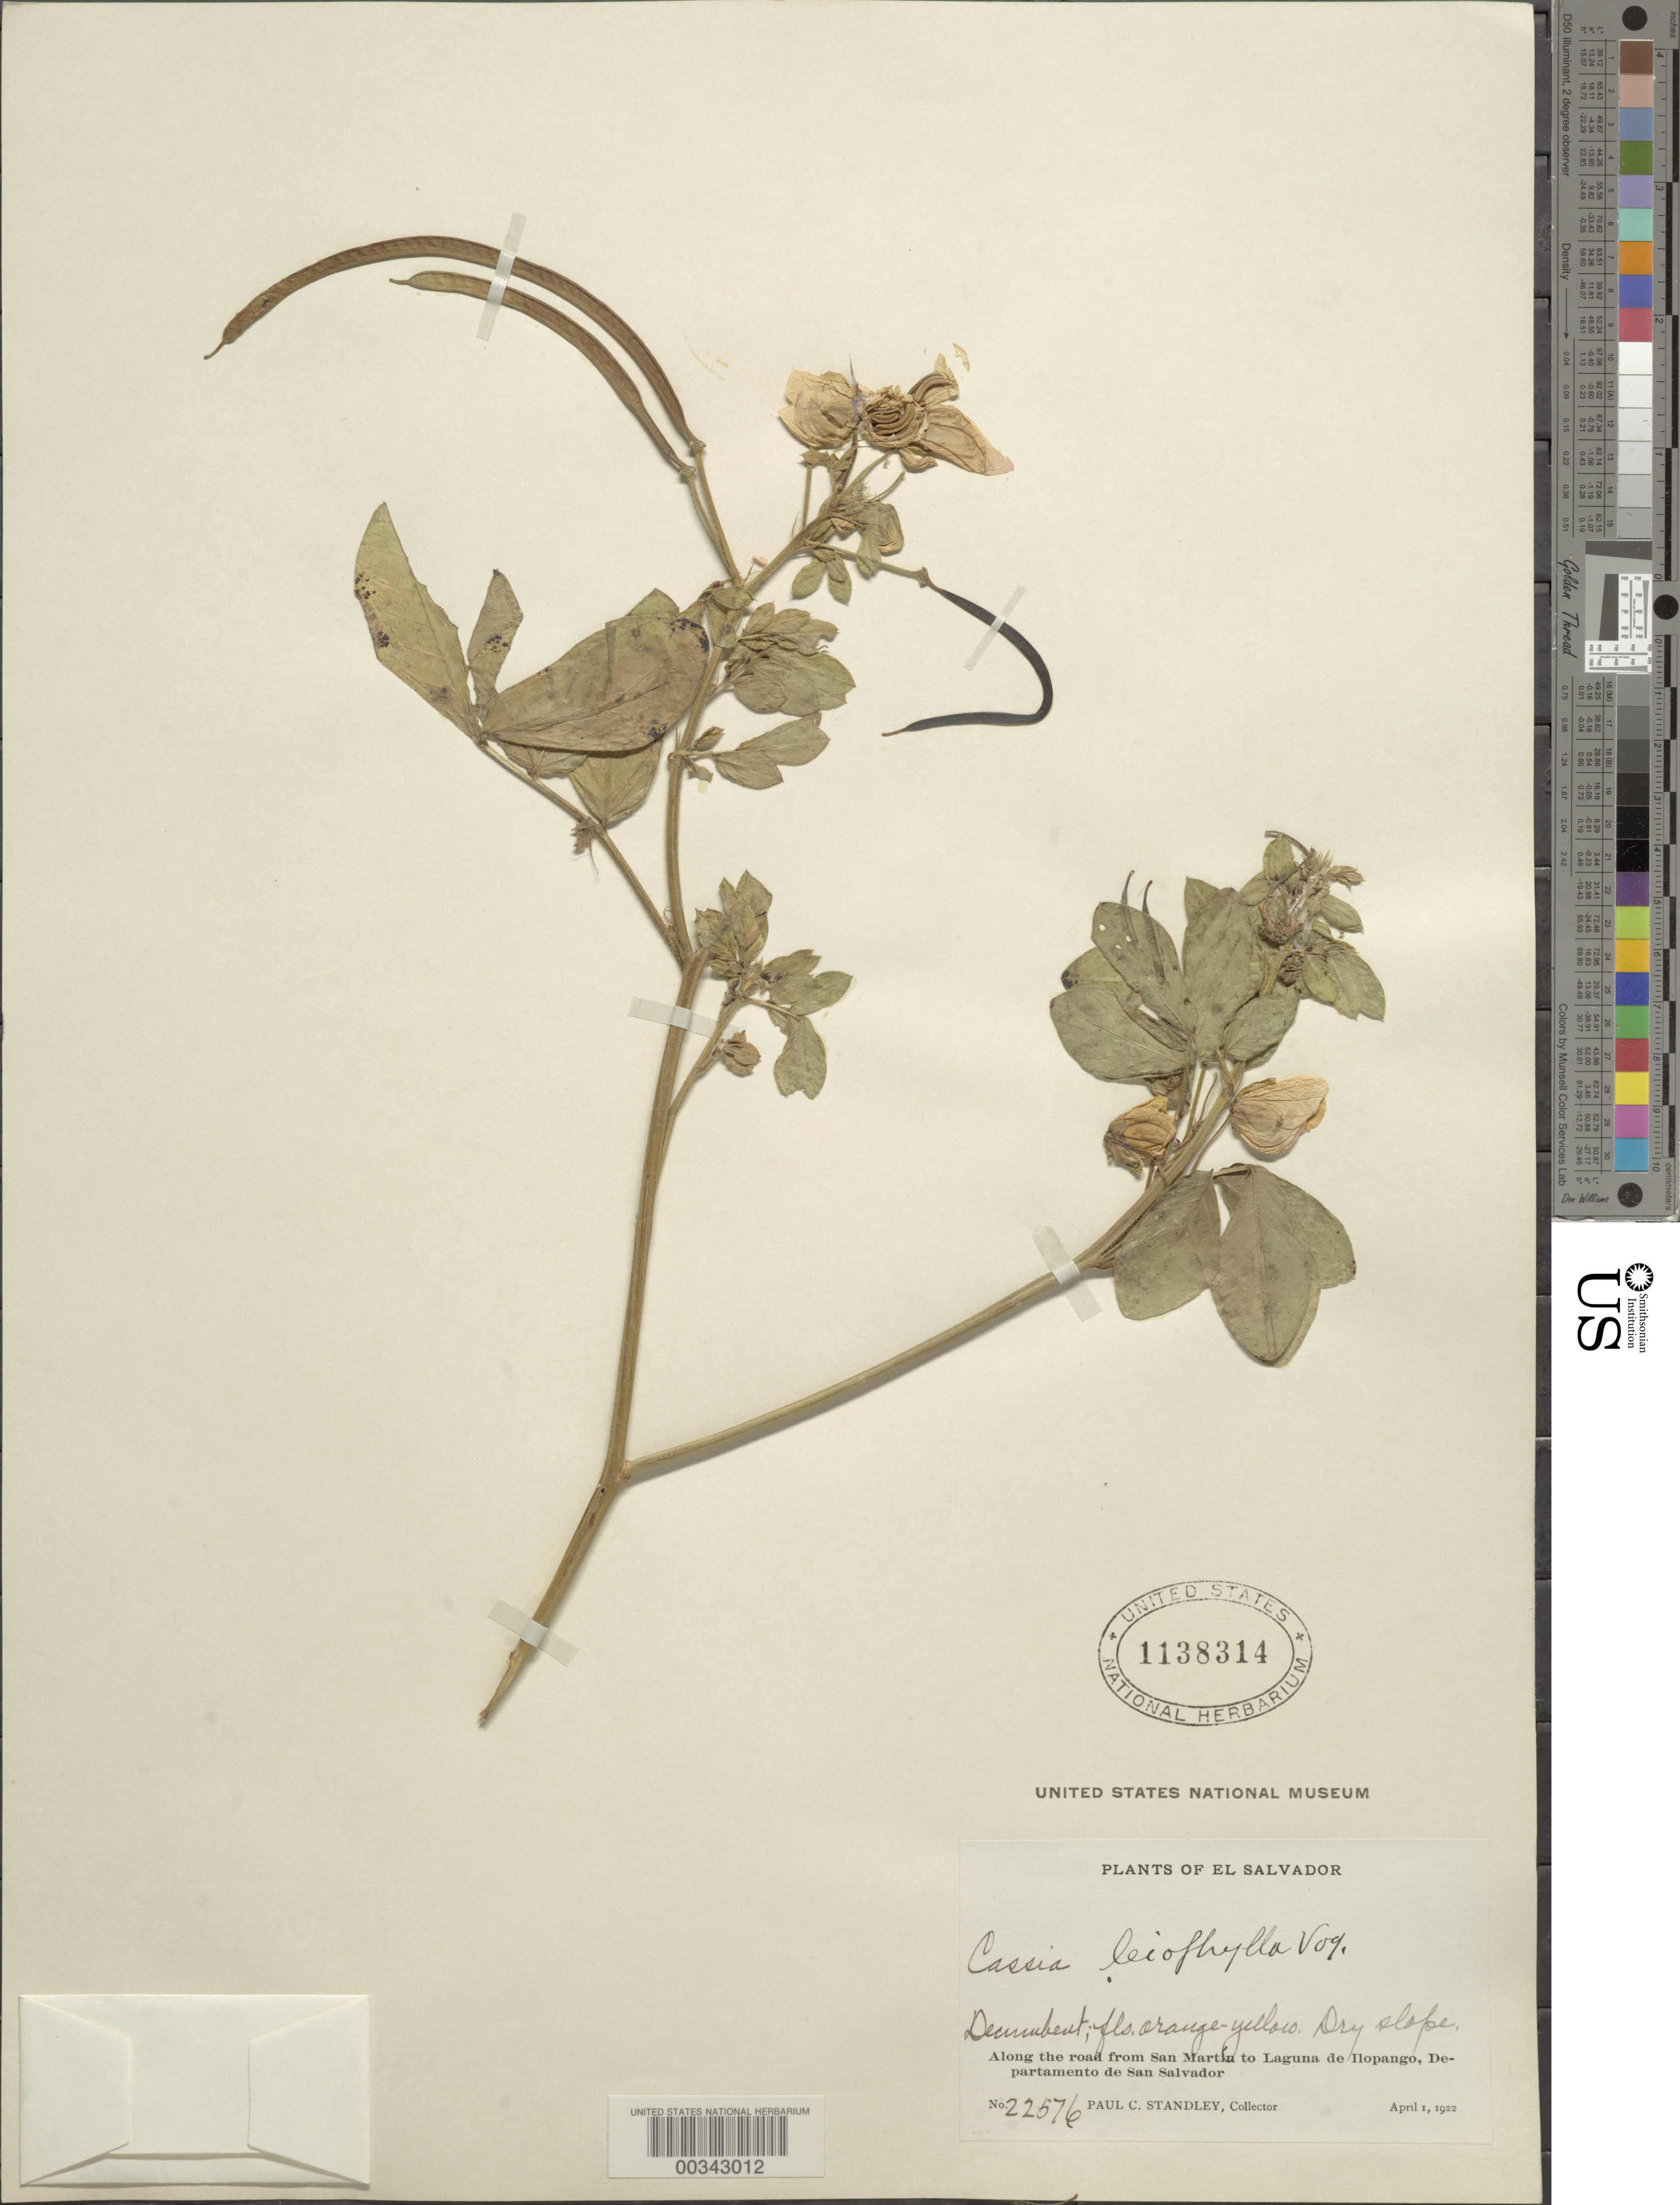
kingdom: Plantae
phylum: Tracheophyta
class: Magnoliopsida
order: Fabales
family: Fabaceae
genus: Senna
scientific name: Senna leiophylla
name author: (Vogel) H.S. Irwin & Barneby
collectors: P. C. Standley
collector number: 22576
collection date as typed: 01 Apr 1922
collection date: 1922-04-01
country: El Salvador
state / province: San Salvador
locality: Along the road from san martin to laguna de ilopango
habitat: Dry slope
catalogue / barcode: US 1138314